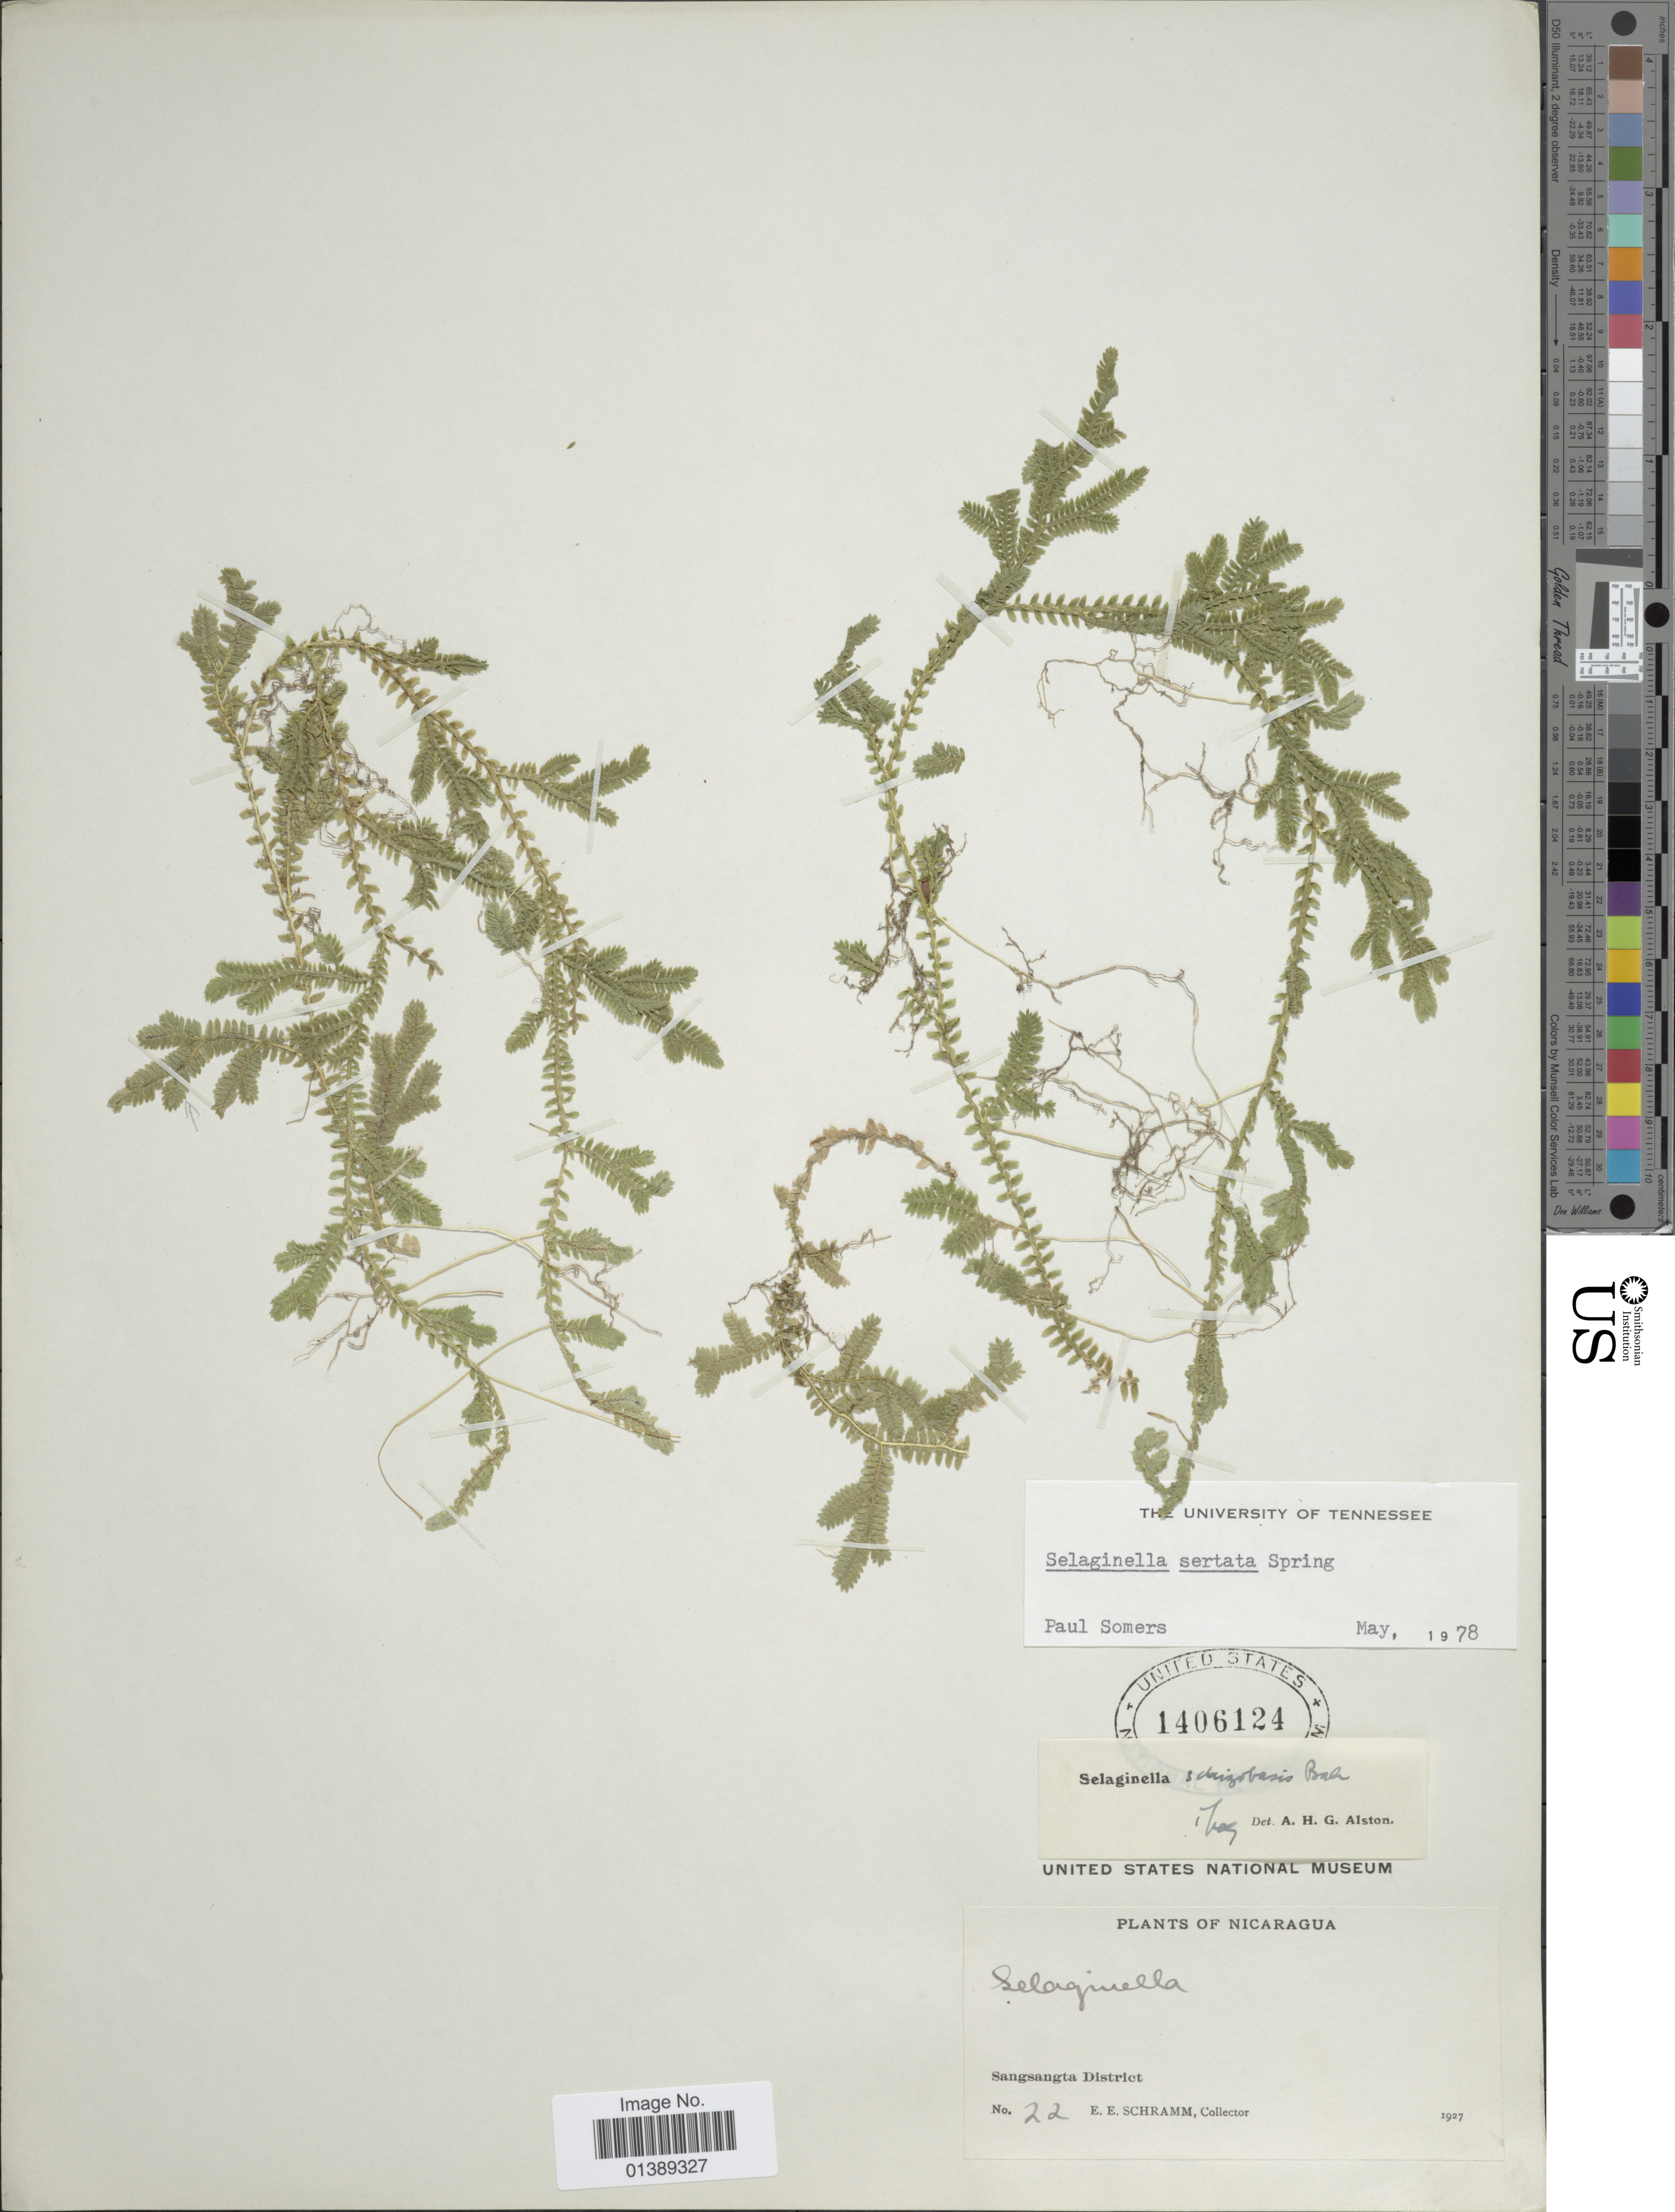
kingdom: Plantae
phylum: Tracheophyta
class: Lycopodiopsida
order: Selaginellales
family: Selaginellaceae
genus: Selaginella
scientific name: Selaginella sertata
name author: Spring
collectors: E. Schramm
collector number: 22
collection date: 1927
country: Nicaragua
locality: Sansangsta district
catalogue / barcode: US 1406124